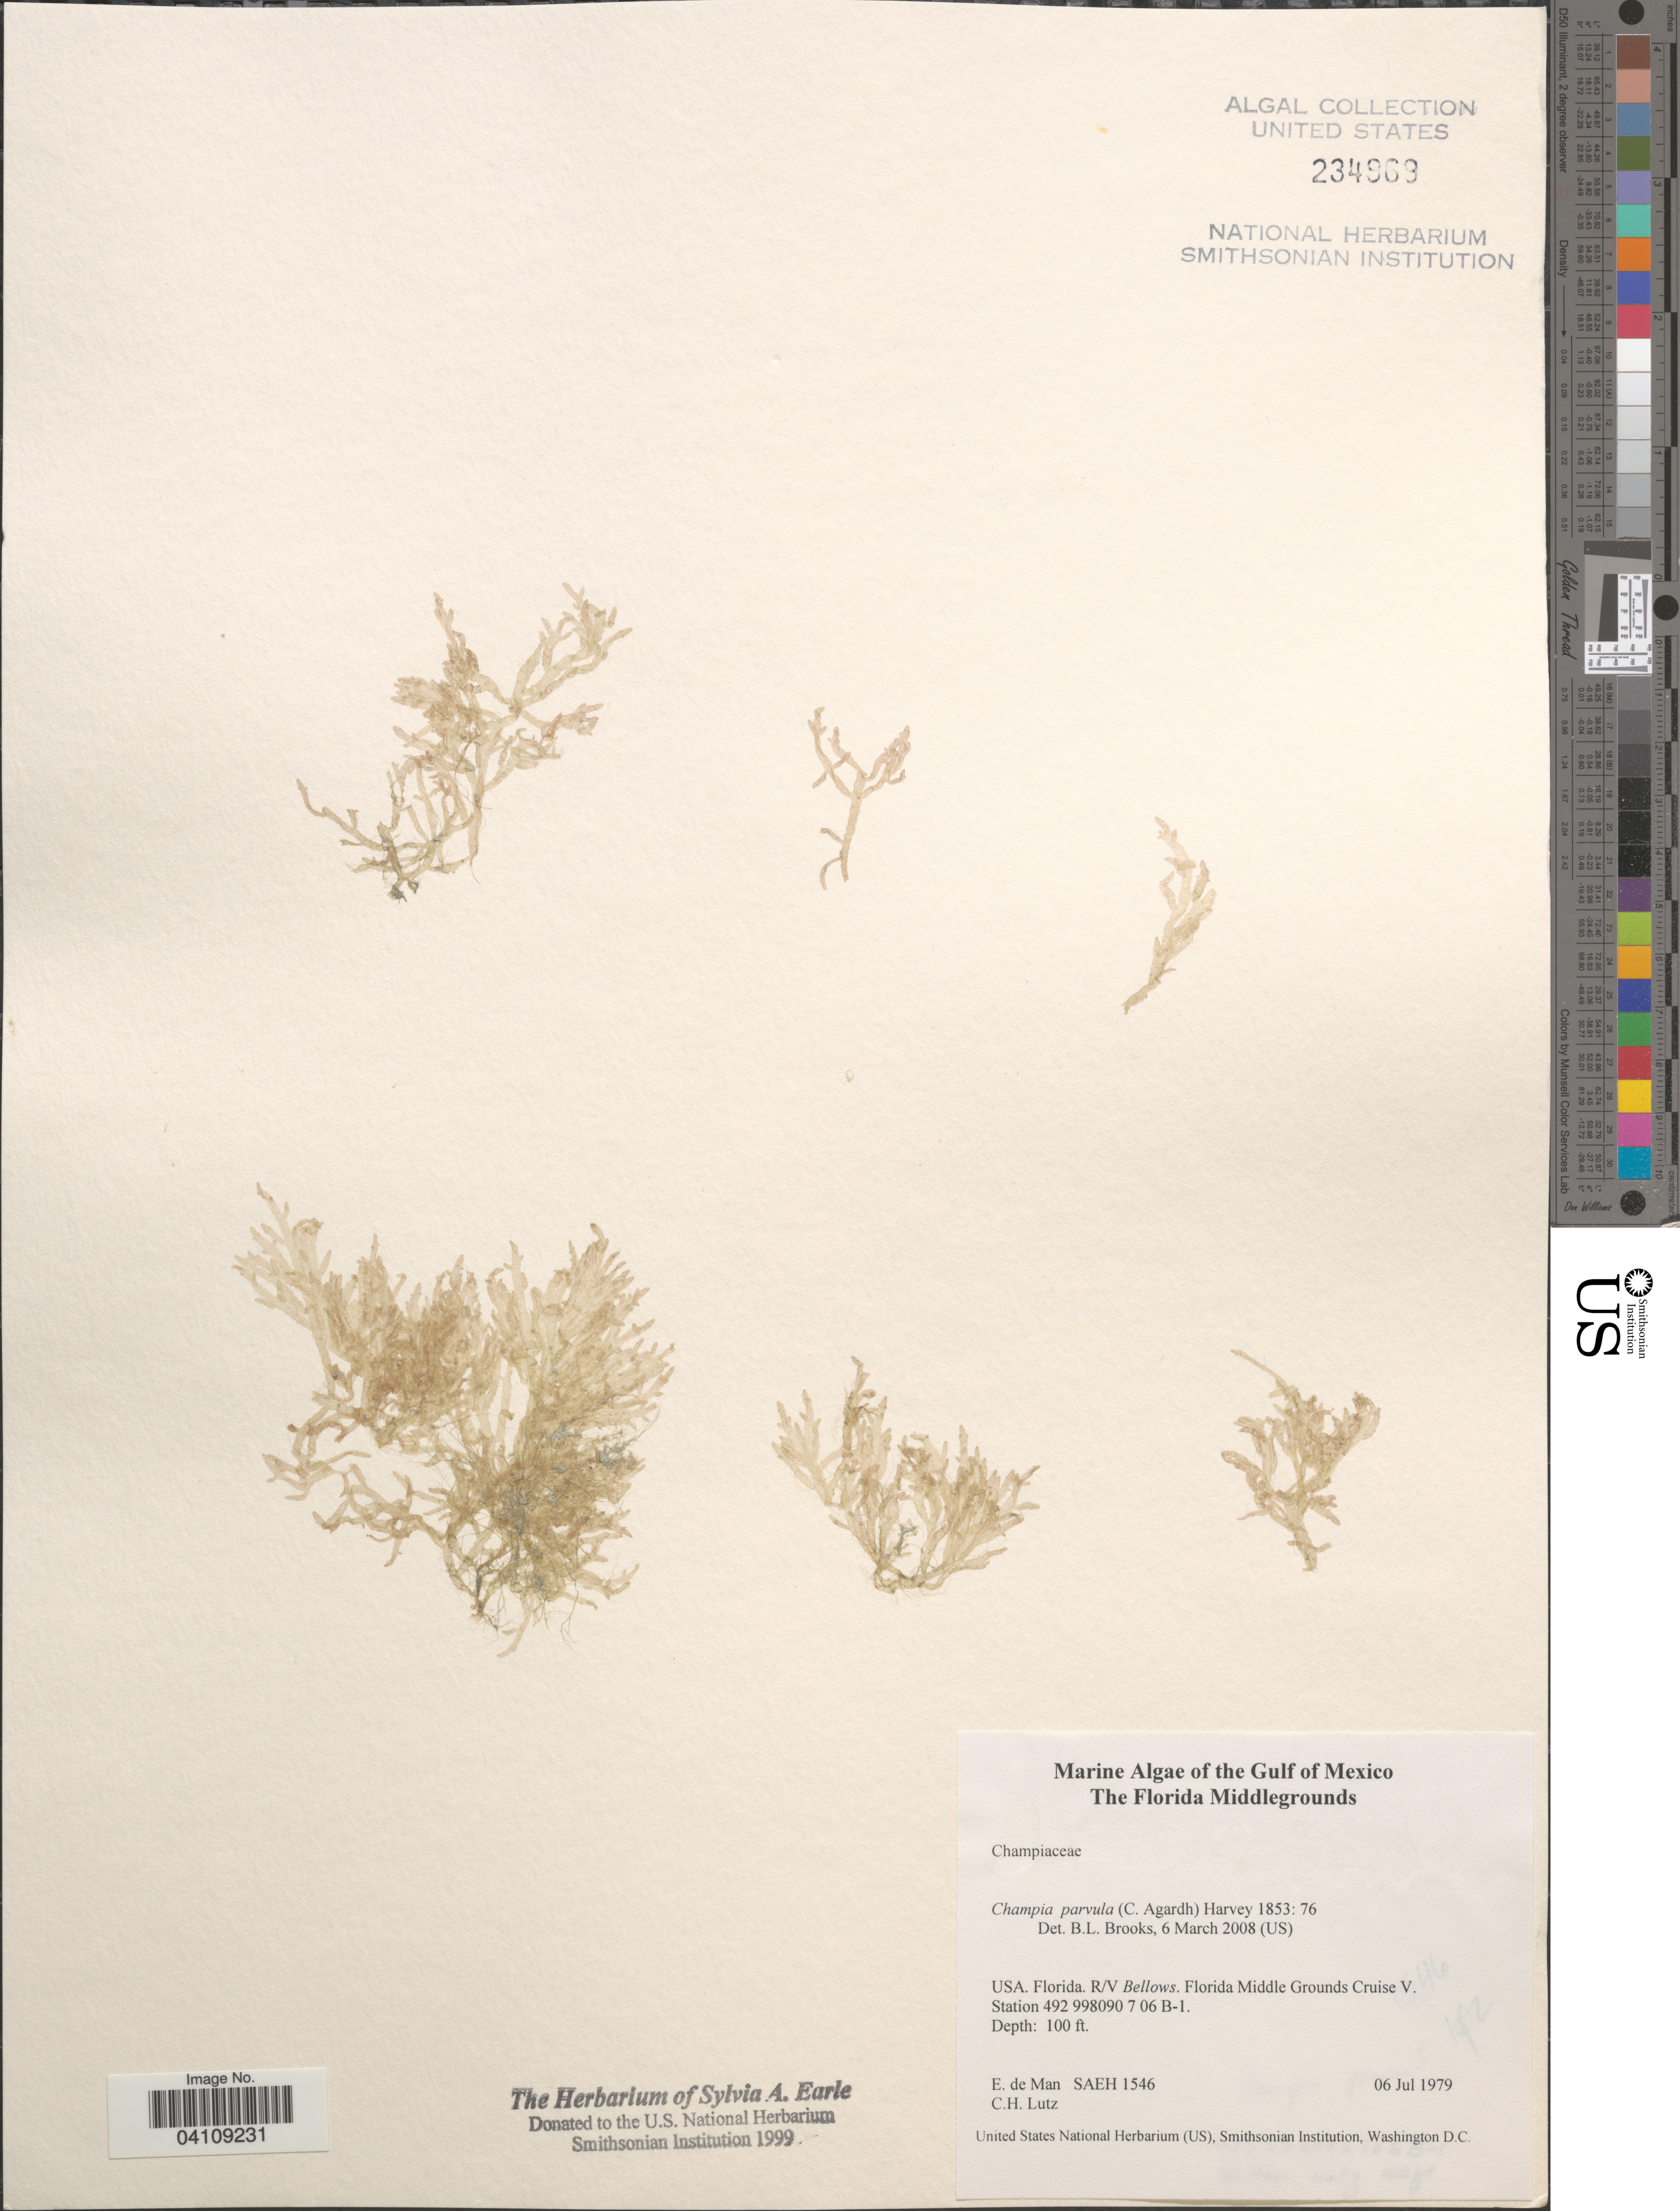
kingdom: Plantae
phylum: Rhodophyta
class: Florideophyceae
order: Rhodymeniales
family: Champiaceae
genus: Champia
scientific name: Champia parvula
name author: (C. Agardh) Harv.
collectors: E. de Man & C. Lutz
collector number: SAEH 1546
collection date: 1979-07-06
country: United States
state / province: Florida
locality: Gulf of Mexico. The Florida Middlegrounds. Florida. R/V Bellows. Florida Middle Grounds Cruise V. Station 492 998090 7 06 B-1.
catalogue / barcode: US 234969